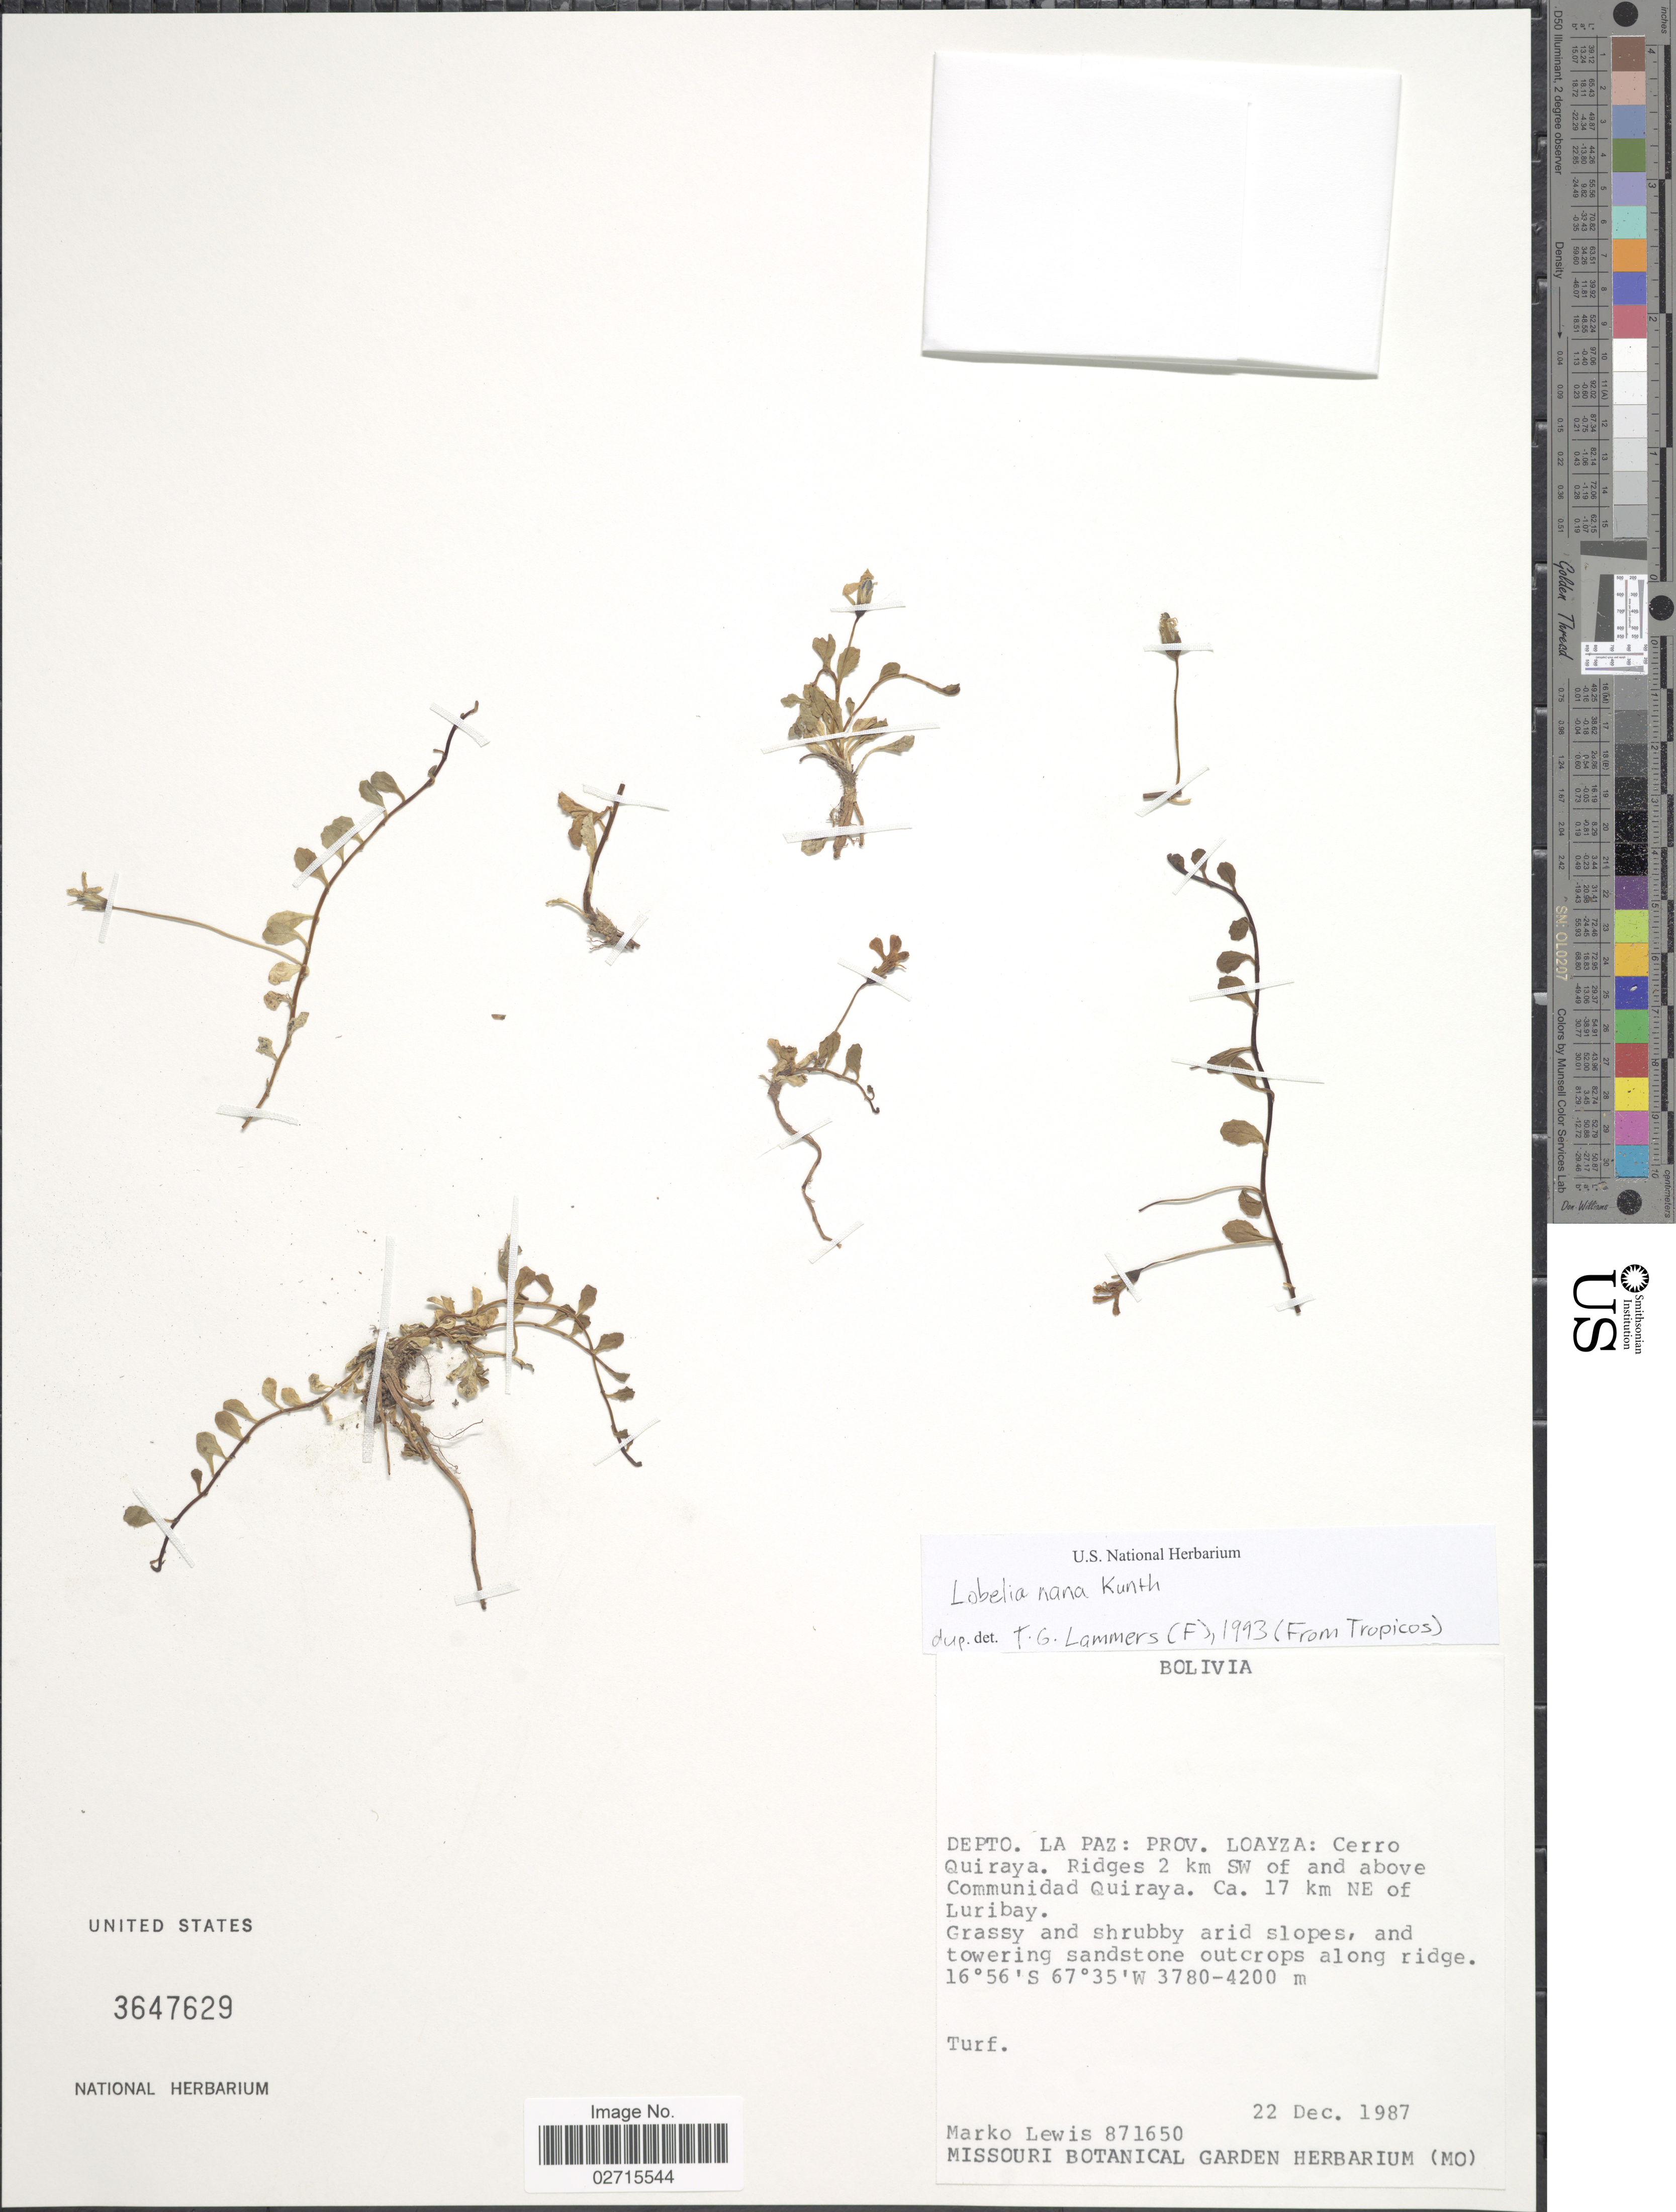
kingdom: Plantae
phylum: Tracheophyta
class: Magnoliopsida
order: Asterales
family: Campanulaceae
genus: Lobelia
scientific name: Lobelia nana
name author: Kunth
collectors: M. A. Lewis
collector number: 871650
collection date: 1987-12-22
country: Bolivia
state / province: La Paz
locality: Prov. Loayza: Cerro Quiraya, ridges 2 km SW of and above Communidad Quiraya, ca. 17 km NE of Luribay, grassy and shrubby arid slopes, and towering sandstone outcrops along ridge.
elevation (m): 3780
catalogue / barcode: US 3647629